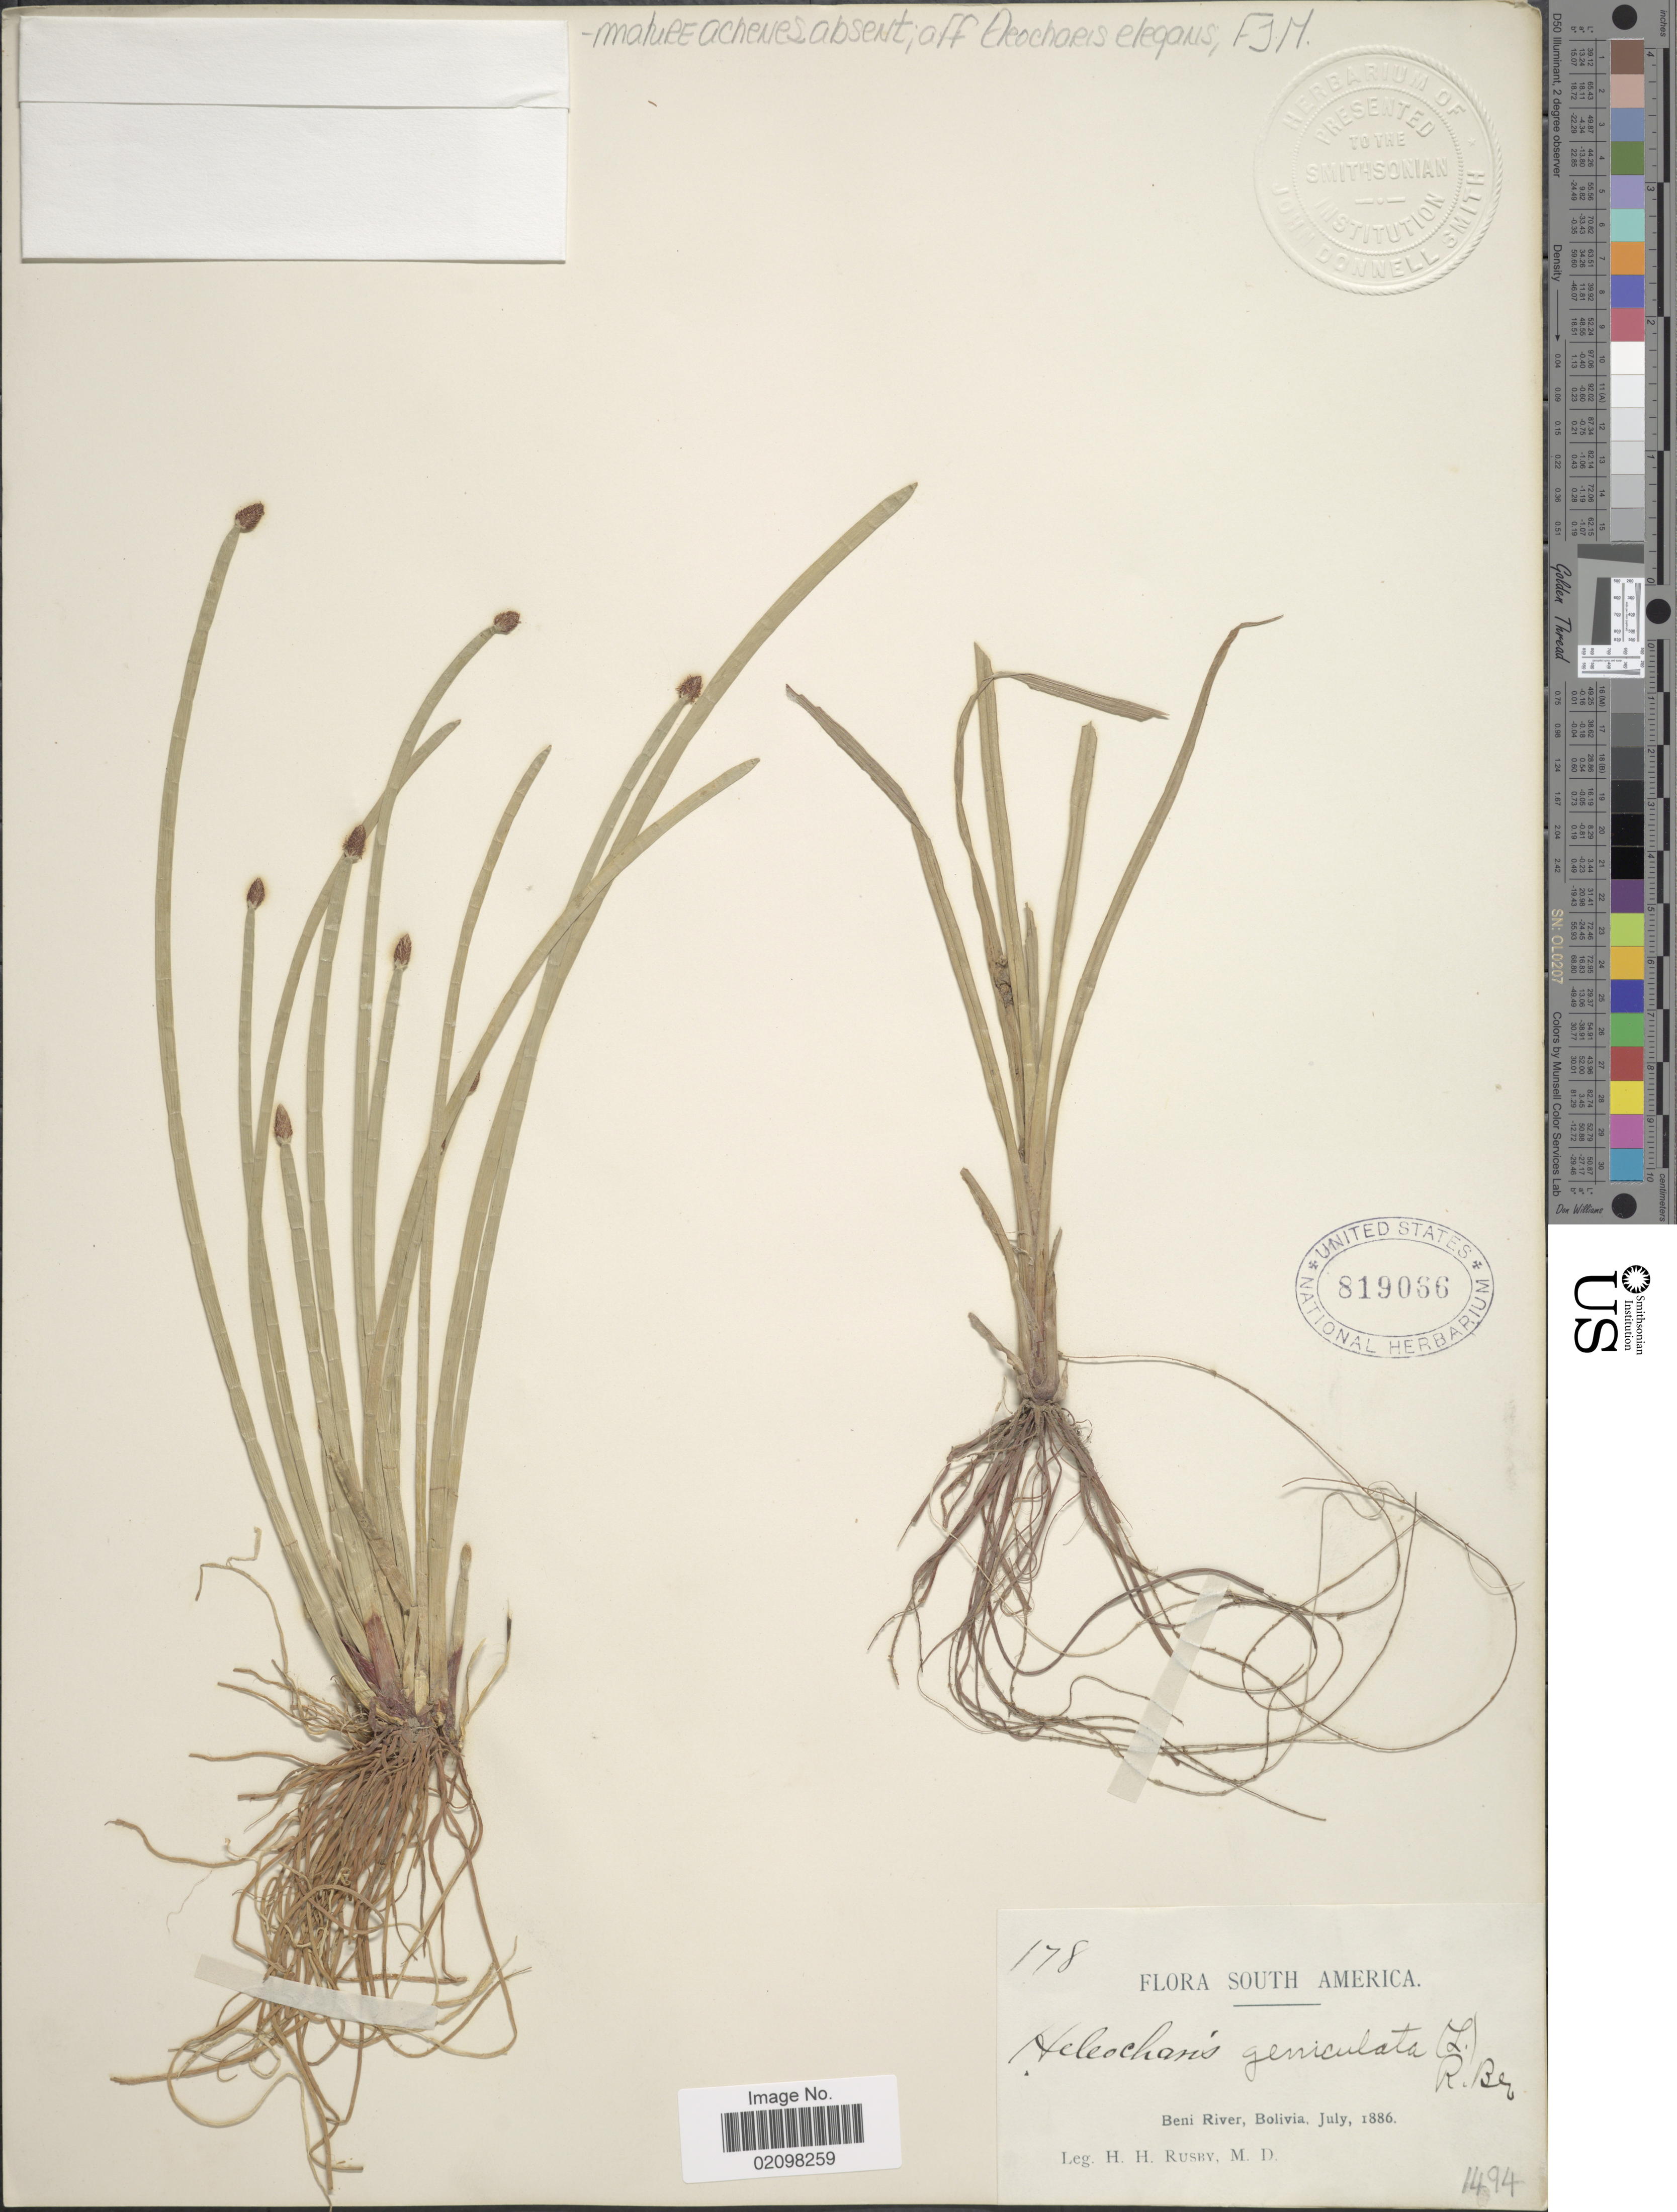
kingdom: Plantae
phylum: Tracheophyta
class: Liliopsida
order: Poales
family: Cyperaceae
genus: Eleocharis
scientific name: Eleocharis elegans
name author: (Kunth) Roem. & Schult.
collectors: H. H. Rusby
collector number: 178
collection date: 1886-07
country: Bolivia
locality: Beni River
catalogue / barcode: US 819066